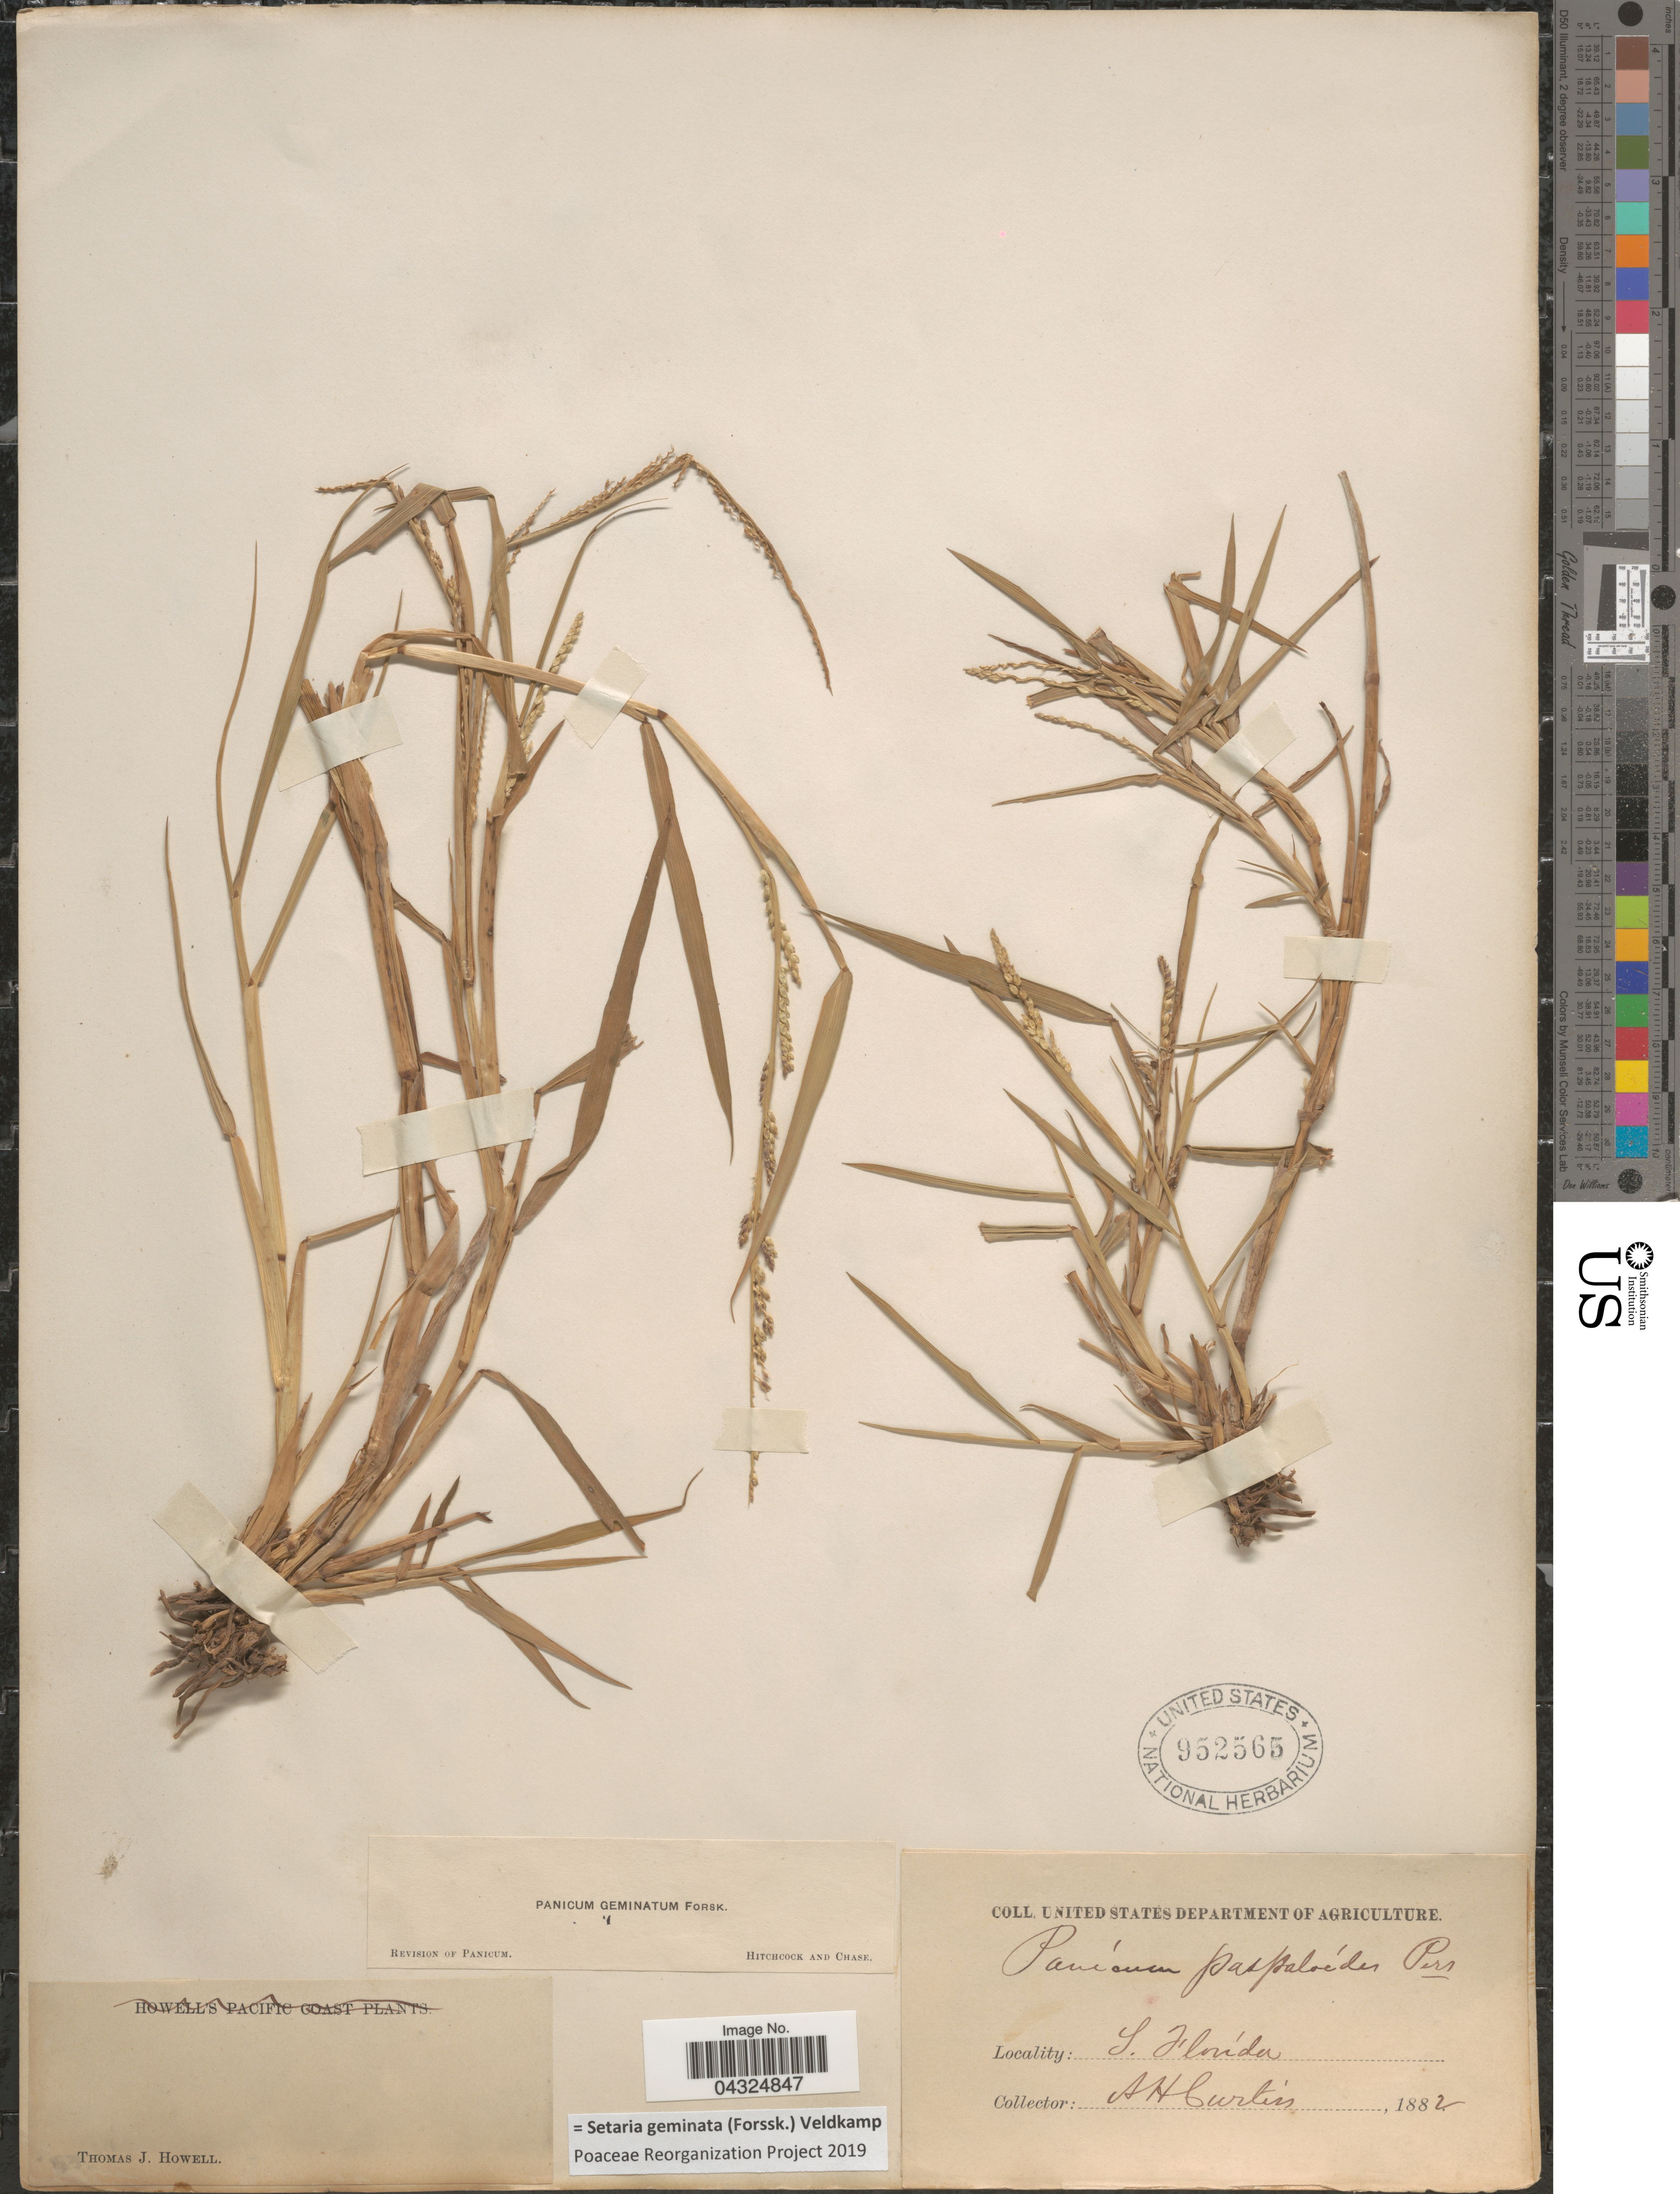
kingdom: Plantae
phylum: Tracheophyta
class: Liliopsida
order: Poales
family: Poaceae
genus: Setaria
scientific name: Setaria geminata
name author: (Forssk.) Veldkamp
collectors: A. H. Curtiss & T. J. Howell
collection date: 1882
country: United States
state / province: Florida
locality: S. Florida.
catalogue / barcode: US 952565